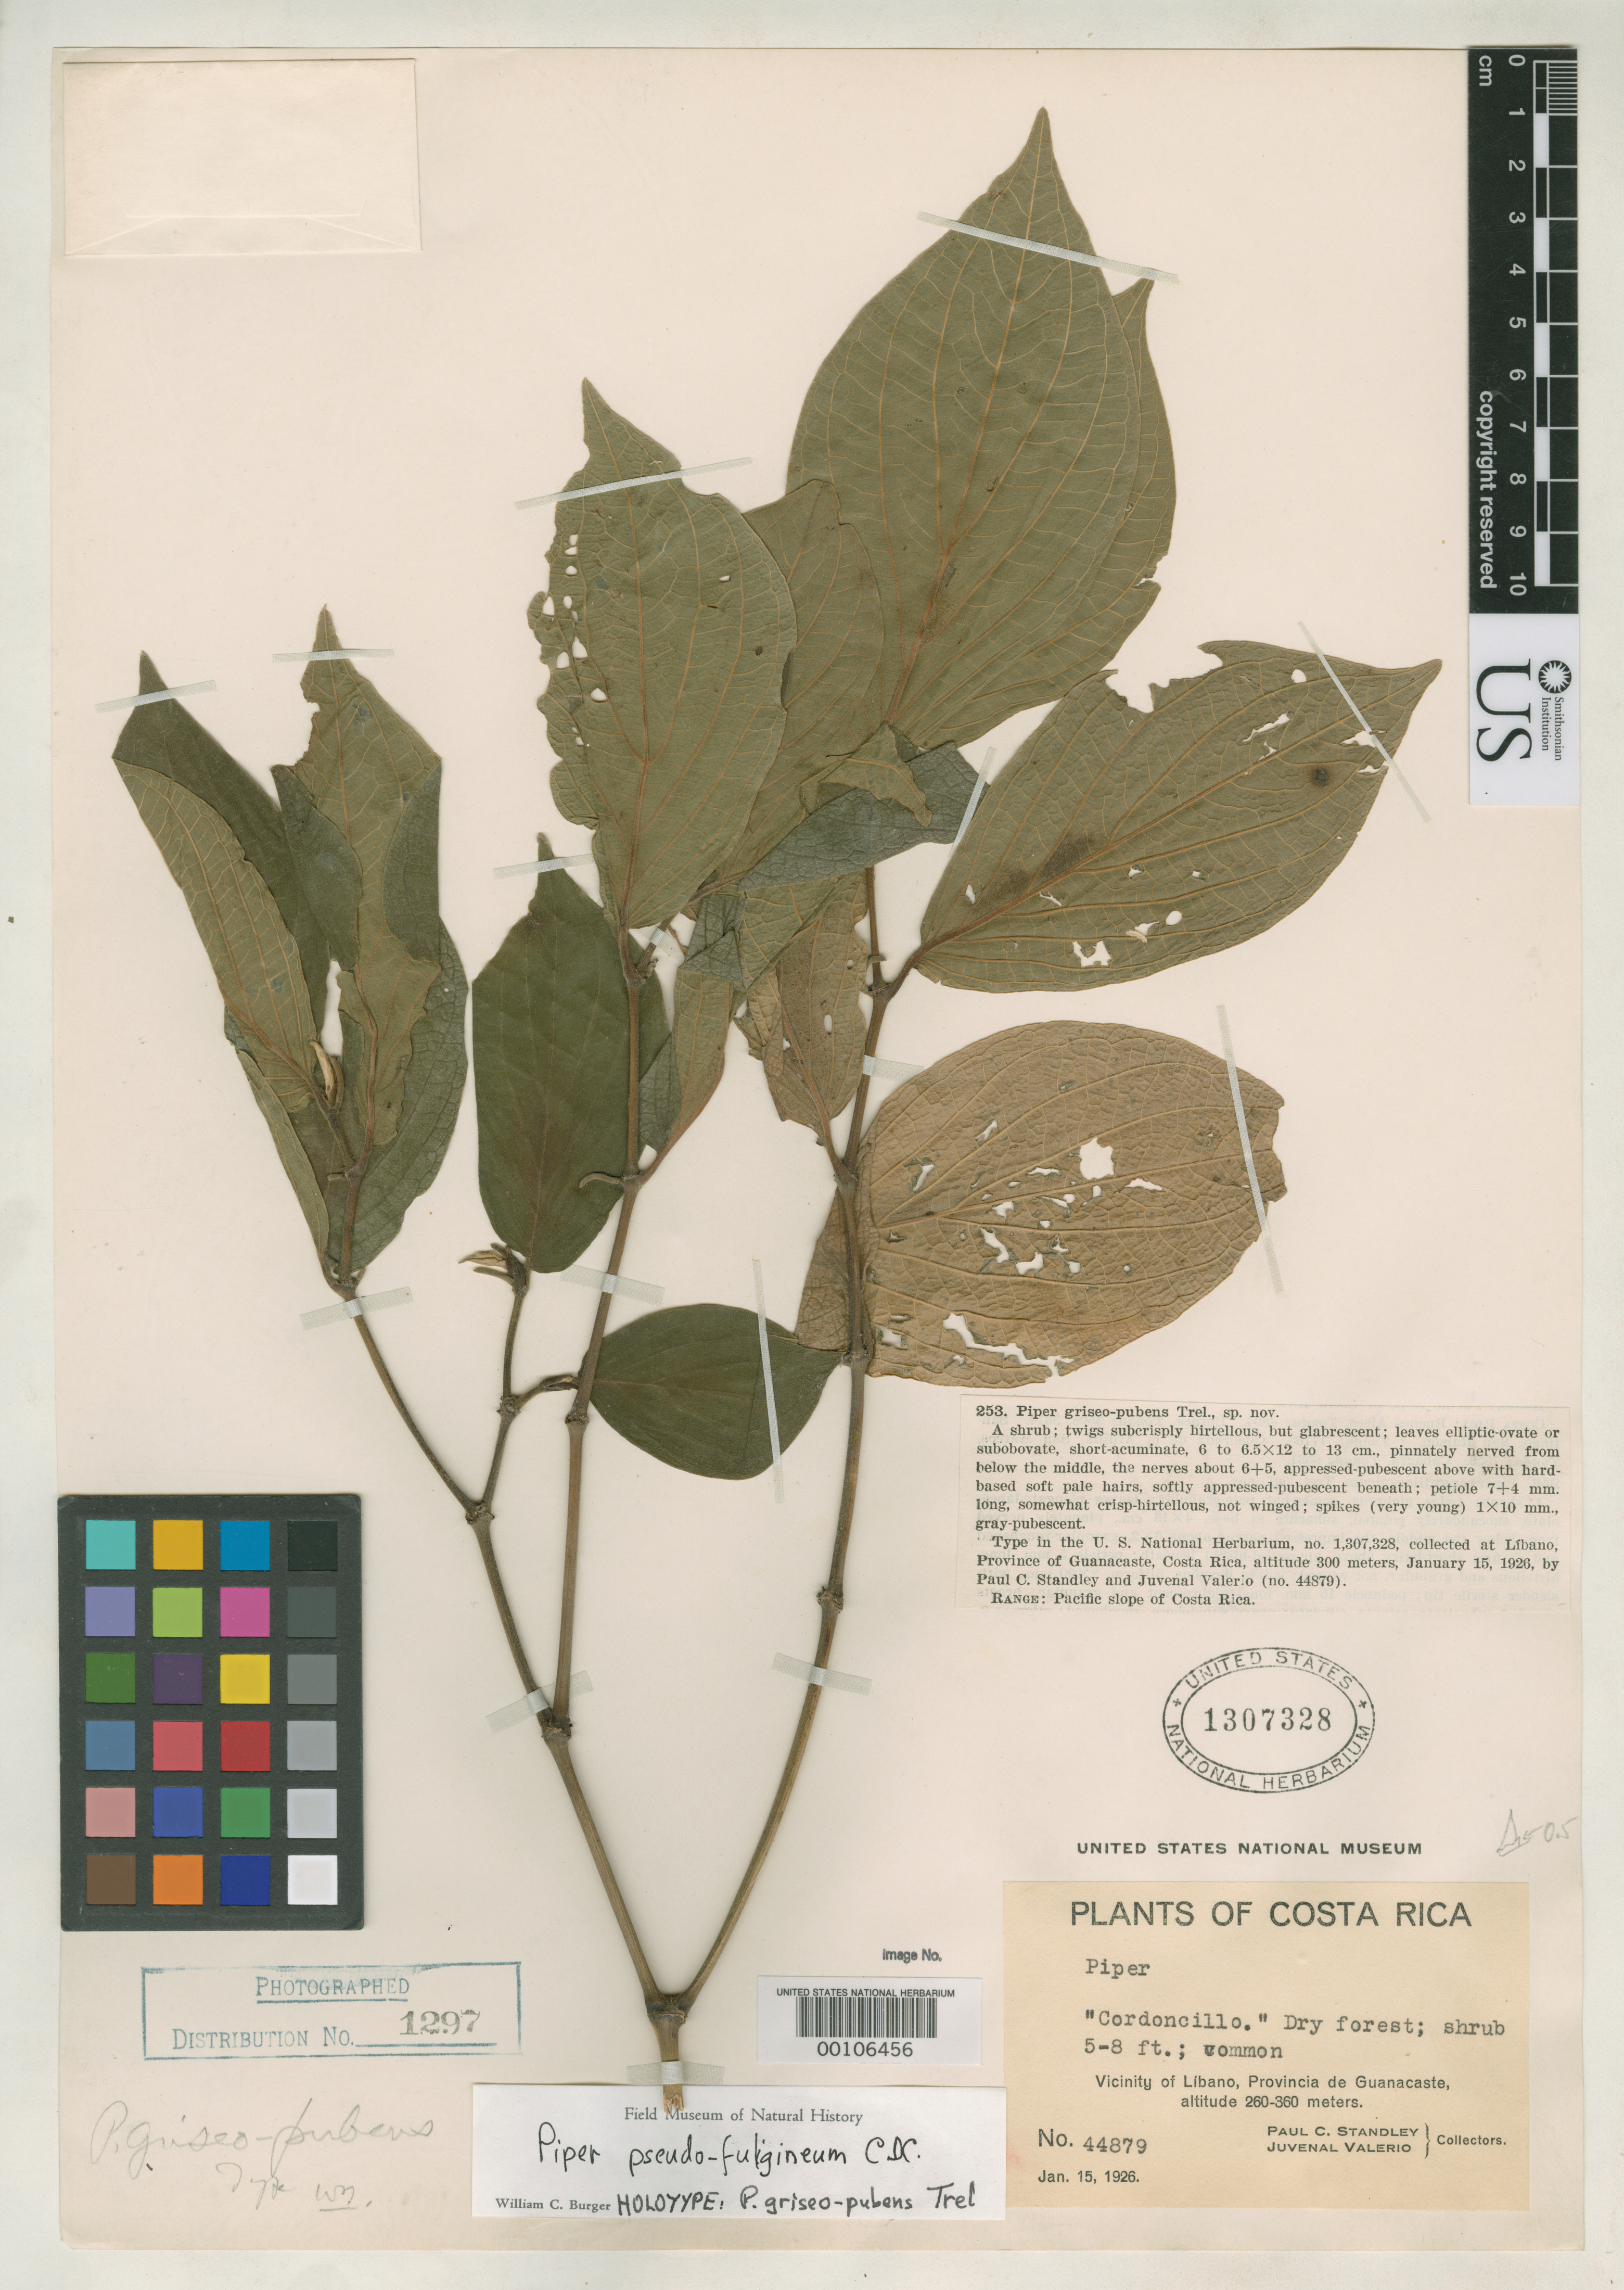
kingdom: Plantae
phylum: Tracheophyta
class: Magnoliopsida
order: Piperales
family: Piperaceae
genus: Piper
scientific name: Piper griseo-pubens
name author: Trel.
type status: Holotype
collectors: P. C. Standley & J. Valerio R.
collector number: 44879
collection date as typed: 15 Jan 1926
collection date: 1926-01-15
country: Costa Rica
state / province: Guanacaste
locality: Libano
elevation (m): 300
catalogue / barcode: US 1307328